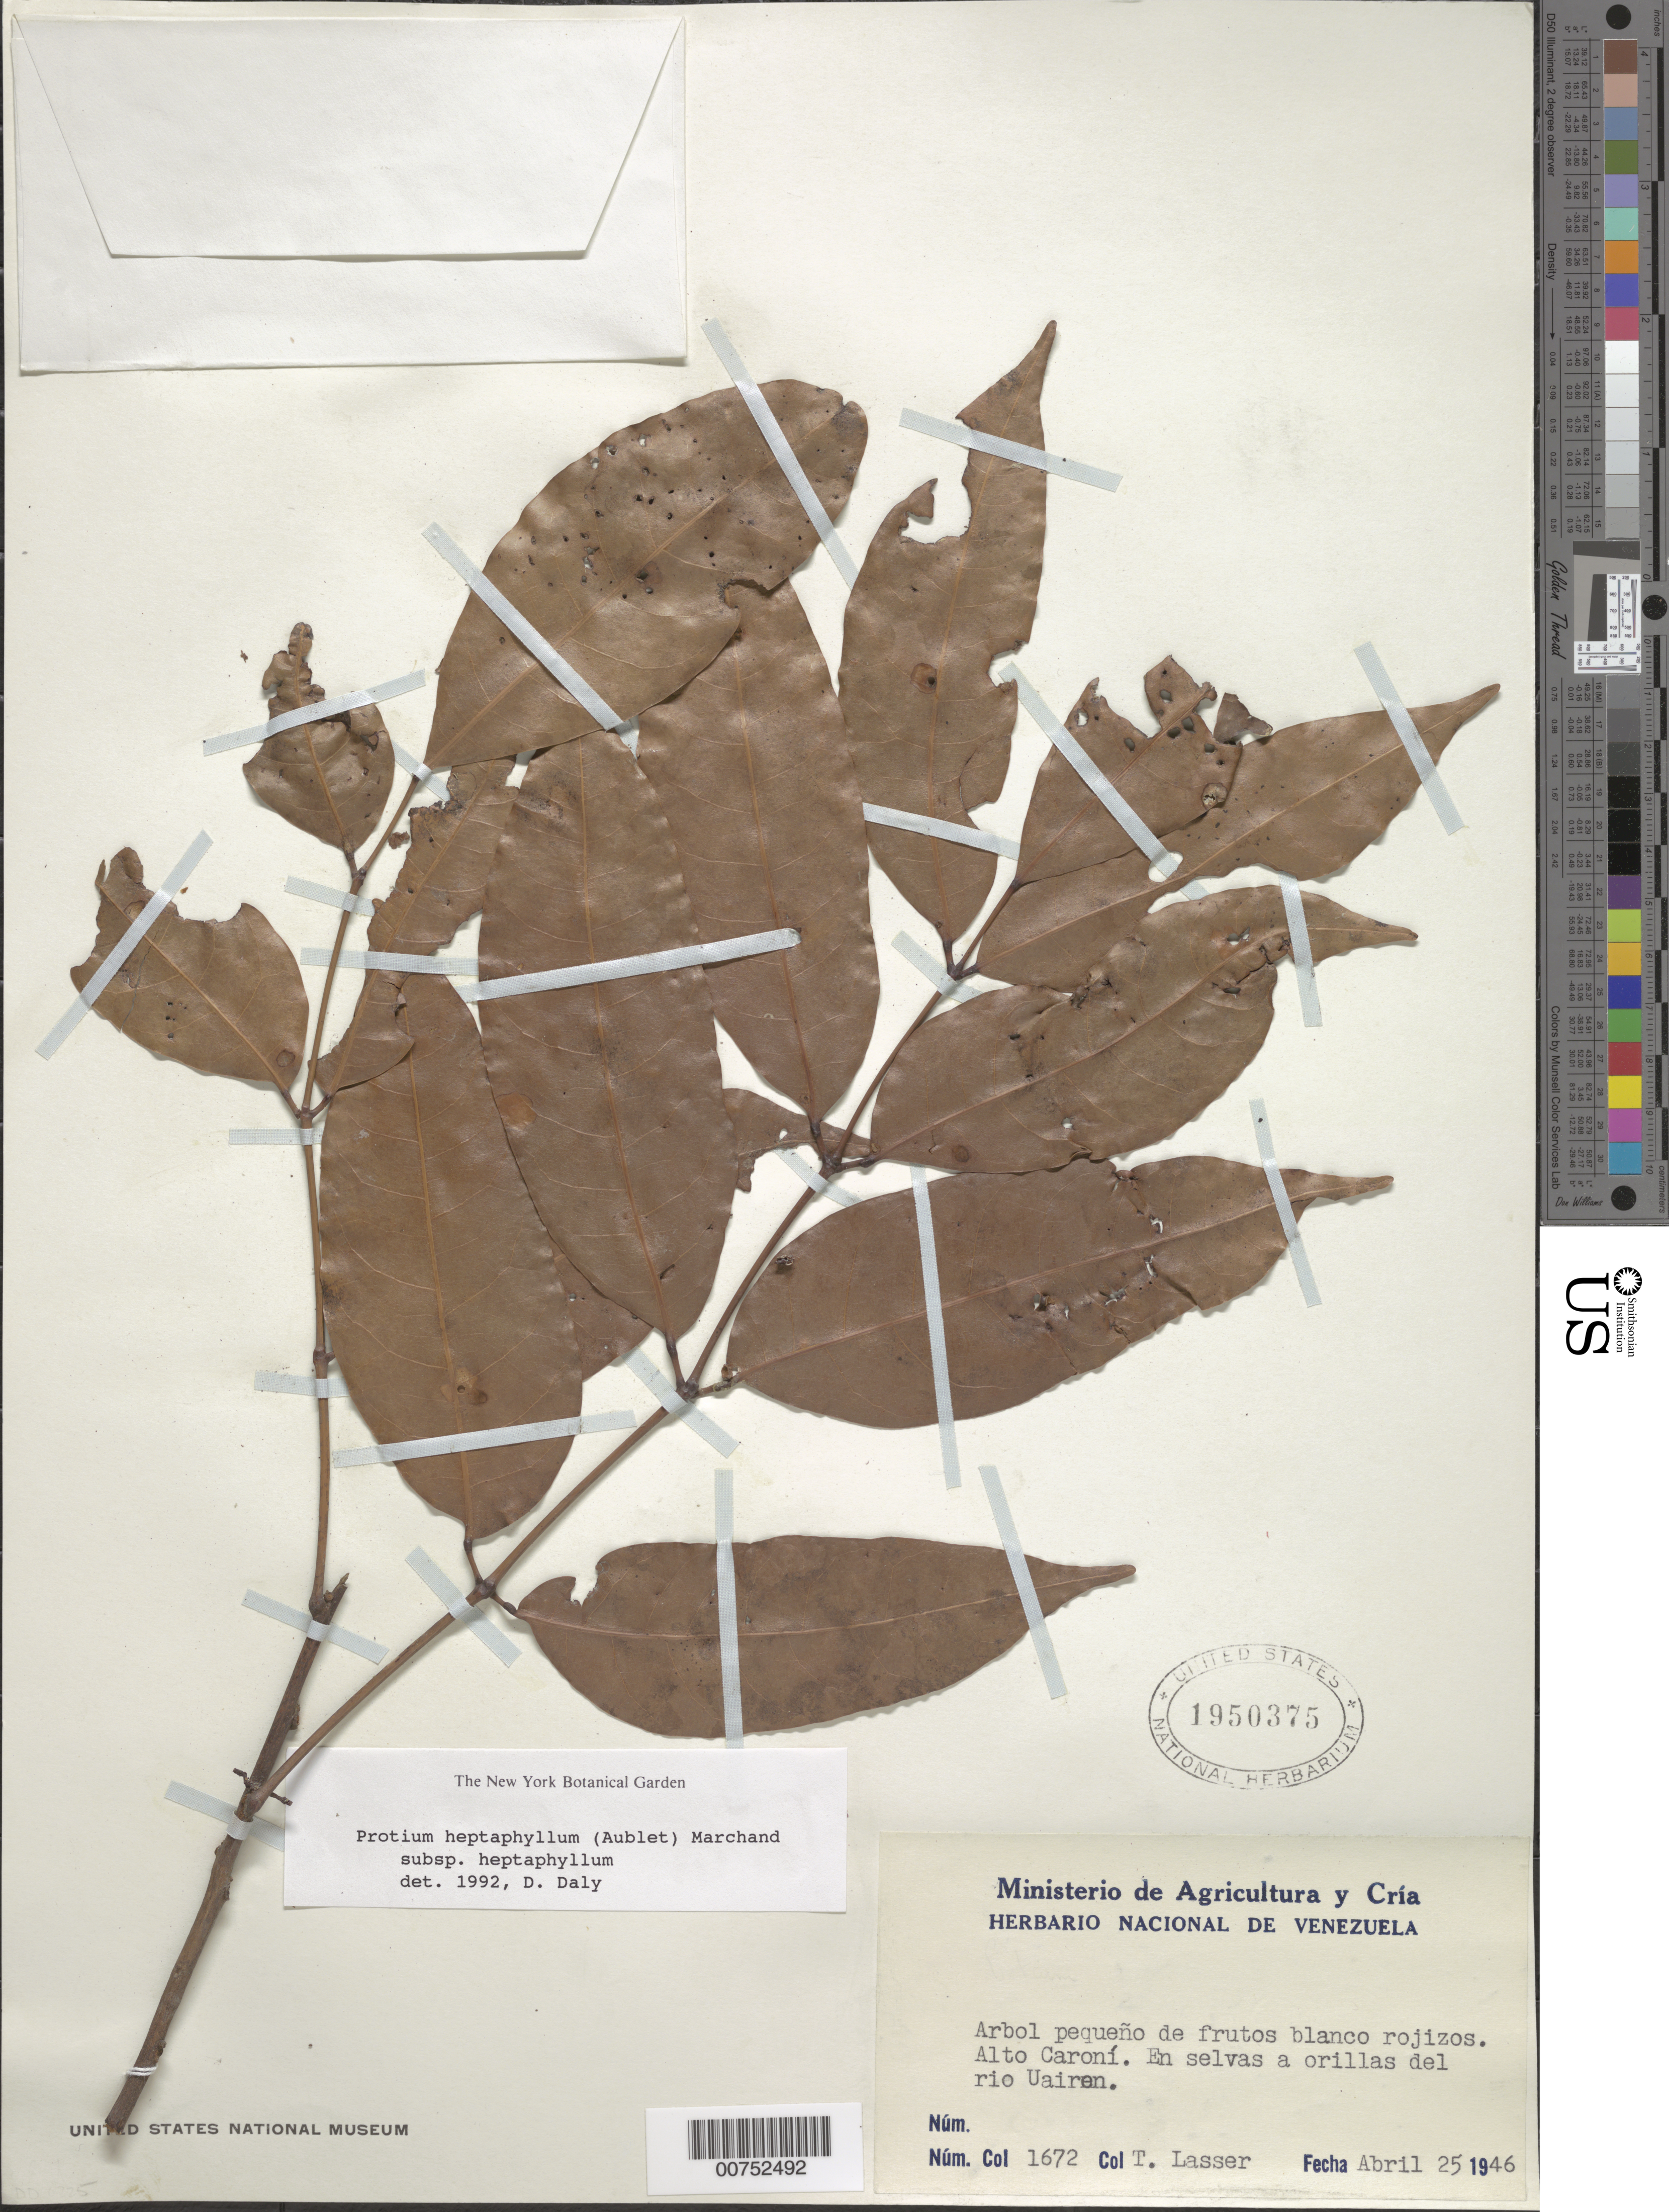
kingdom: Plantae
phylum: Tracheophyta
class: Magnoliopsida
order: Sapindales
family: Burseraceae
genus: Protium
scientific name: Protium heptaphyllum subsp. heptaphyllum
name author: (Aubl.) Marchand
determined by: Daly, D. C.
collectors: T. Lasser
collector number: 1672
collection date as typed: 25-Apr-46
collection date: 1946-04-25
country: Venezuela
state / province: Bolívar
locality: Alto Caroní, Río Uairén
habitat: Selvas a orillas del rio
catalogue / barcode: US 1950375